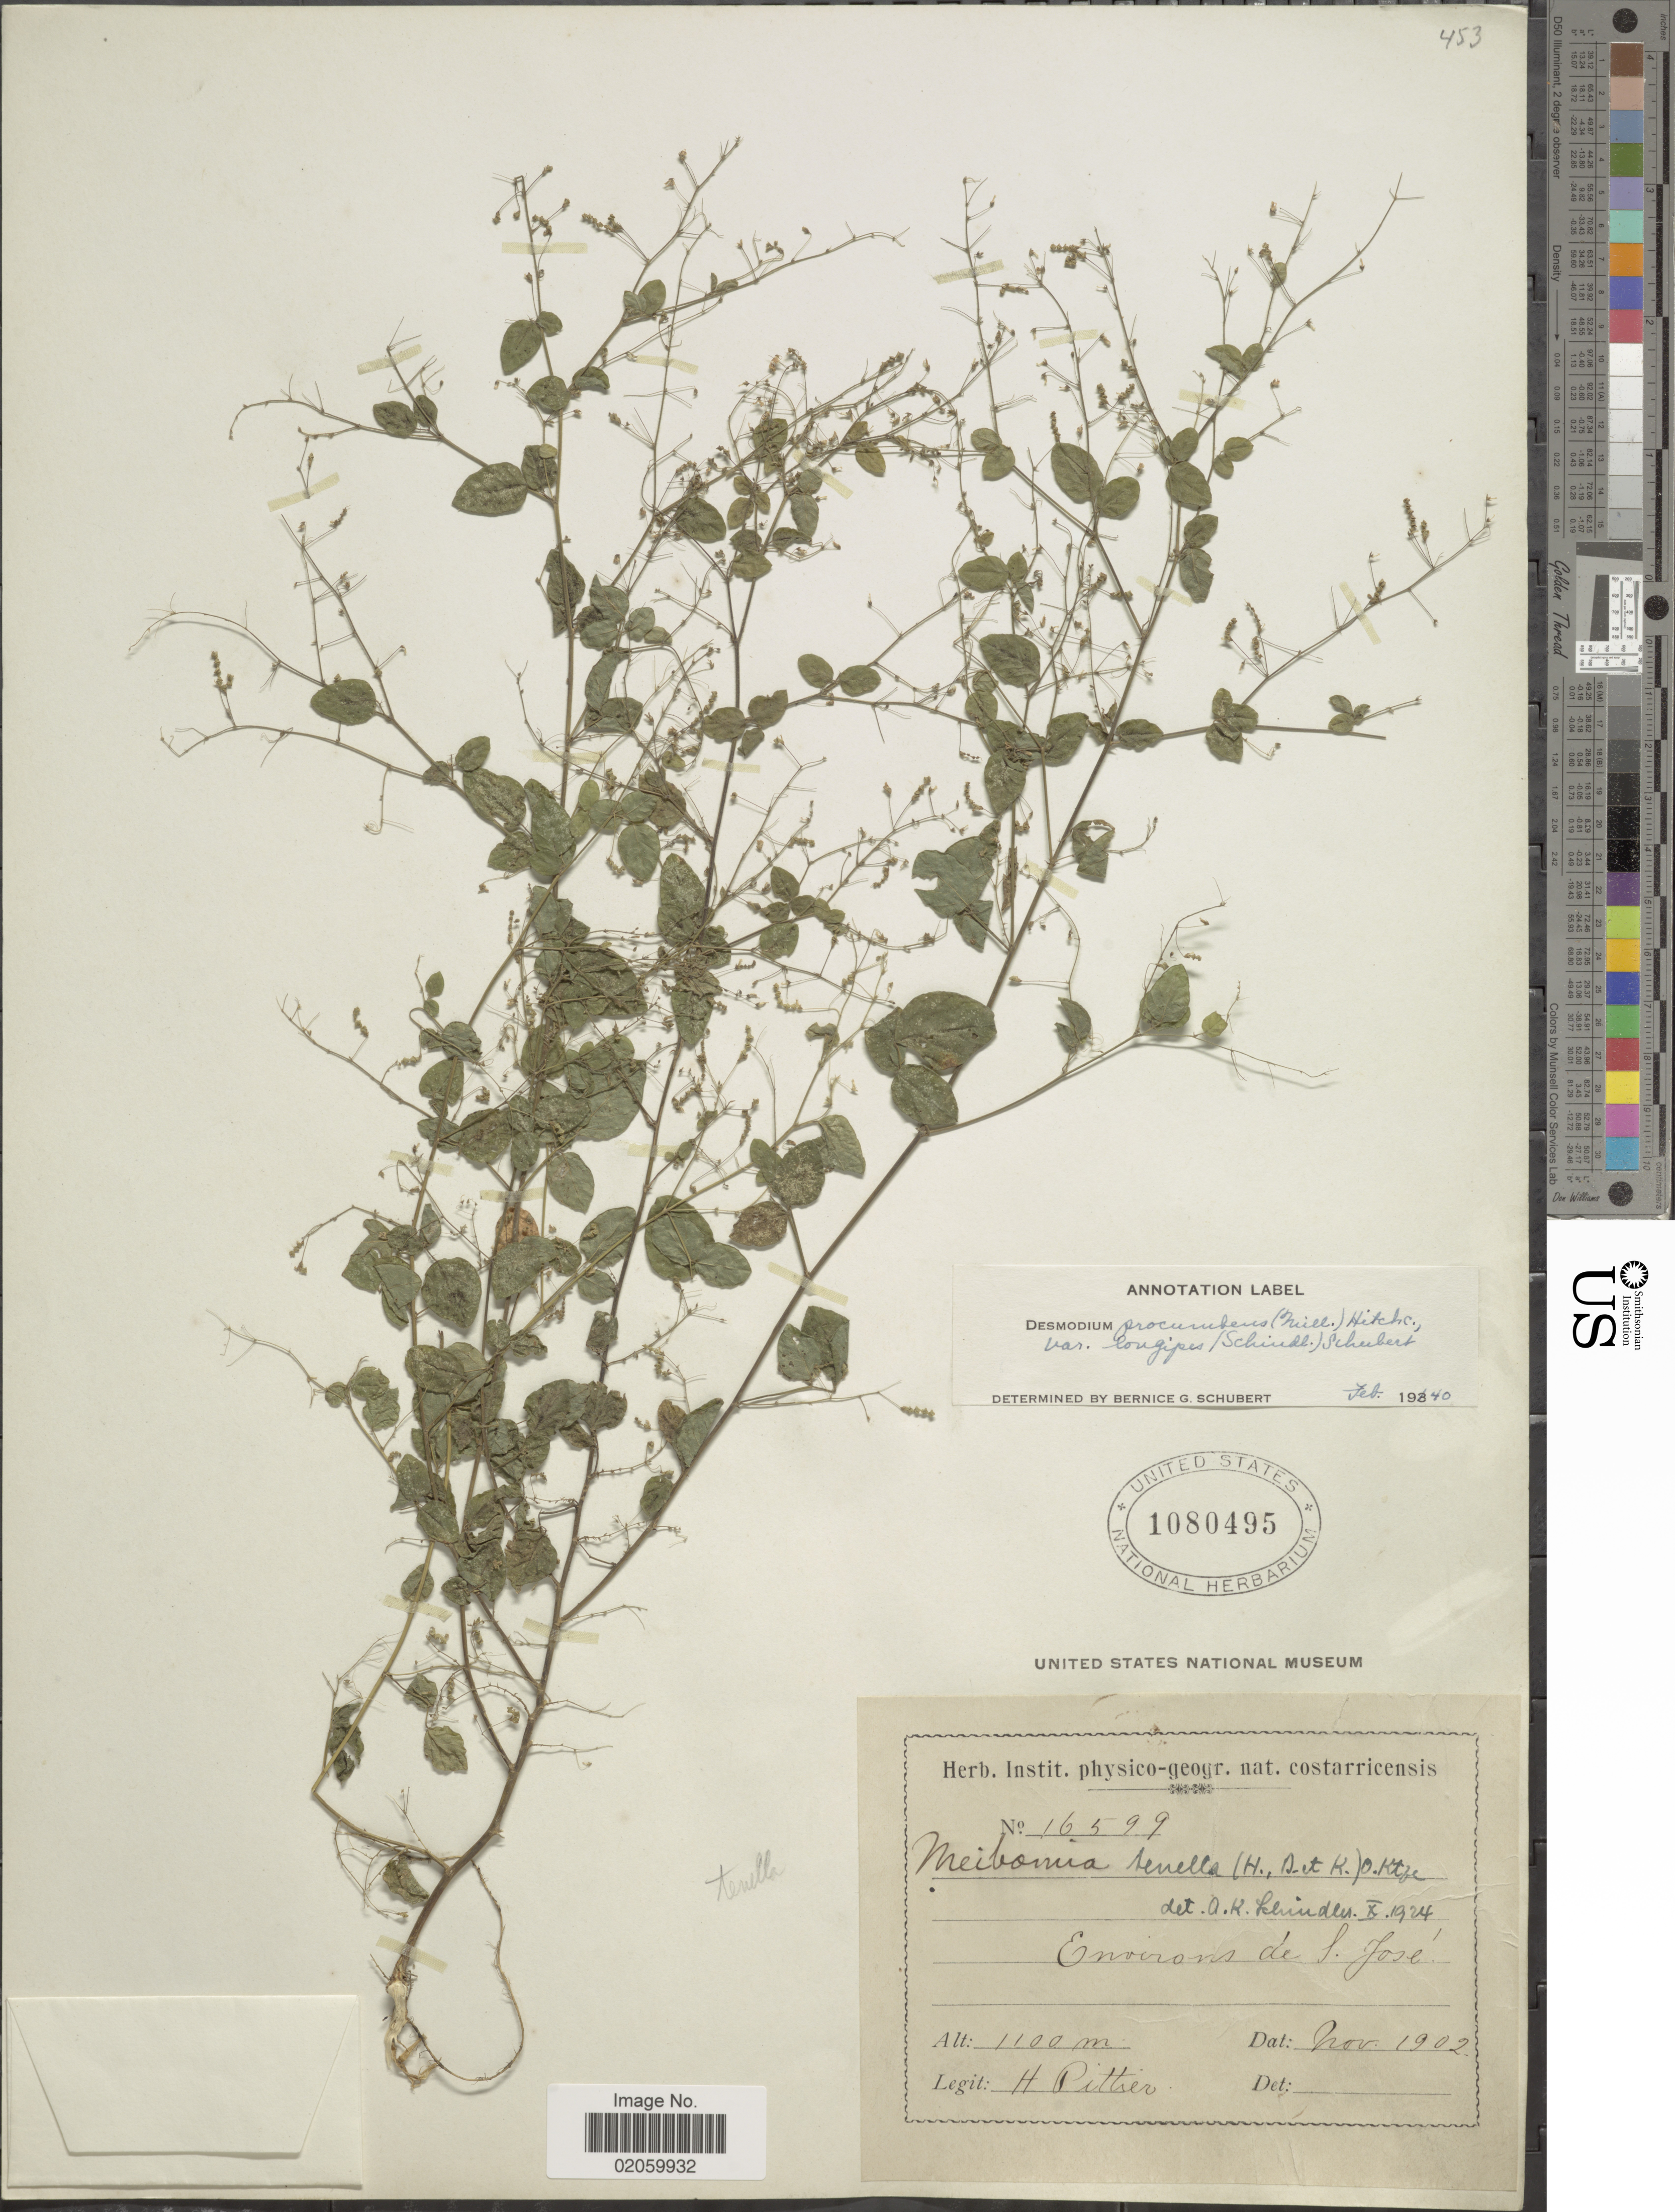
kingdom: Plantae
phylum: Tracheophyta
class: Magnoliopsida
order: Fabales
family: Fabaceae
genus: Desmodium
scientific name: Desmodium procumbens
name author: (Mill.) Hitchc.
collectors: H. F. Pittier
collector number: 16599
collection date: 1901-11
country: Costa Rica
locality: Environs de S. Jose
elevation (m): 1100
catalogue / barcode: US 1080495